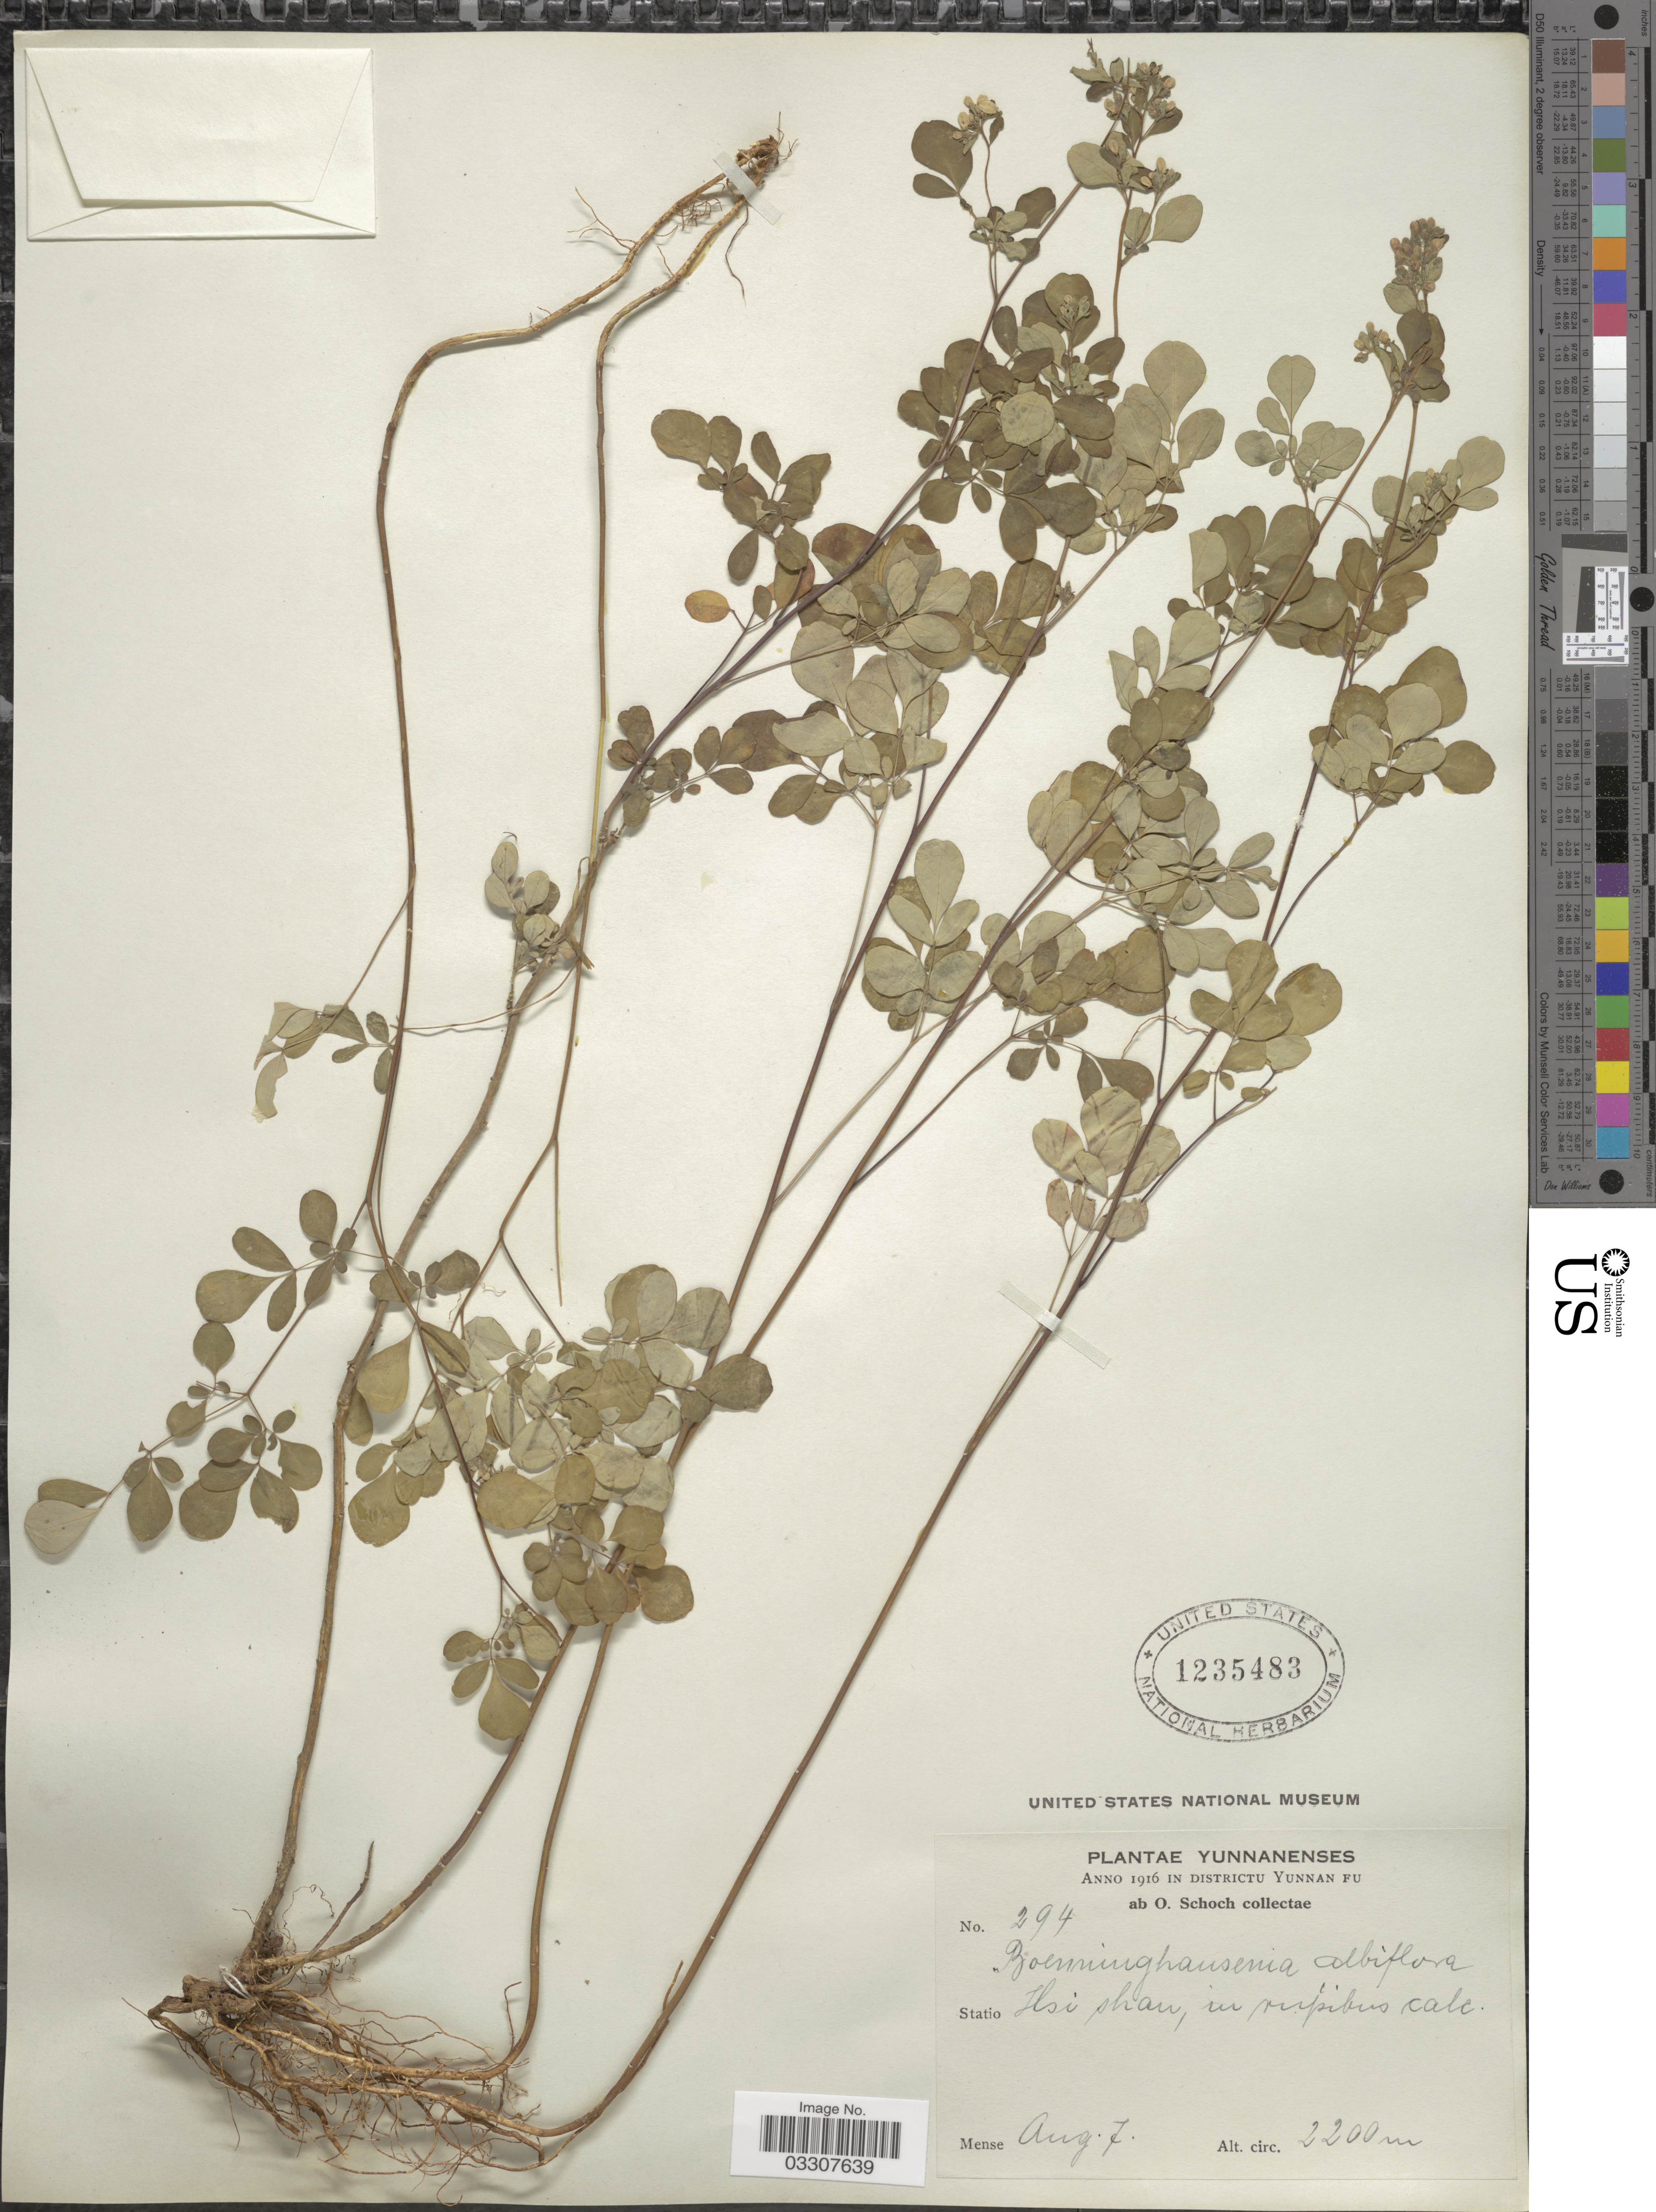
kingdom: Plantae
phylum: Tracheophyta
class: Magnoliopsida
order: Sapindales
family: Rutaceae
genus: Boenninghausenia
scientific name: Boenninghausenia albiflora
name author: (Hook.) Meisn.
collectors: O. Schoch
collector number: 294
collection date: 1916-08-07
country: China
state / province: Yunnan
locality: In districtu Yunnan Fu. Hsi shan.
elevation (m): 2200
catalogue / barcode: US 1235483